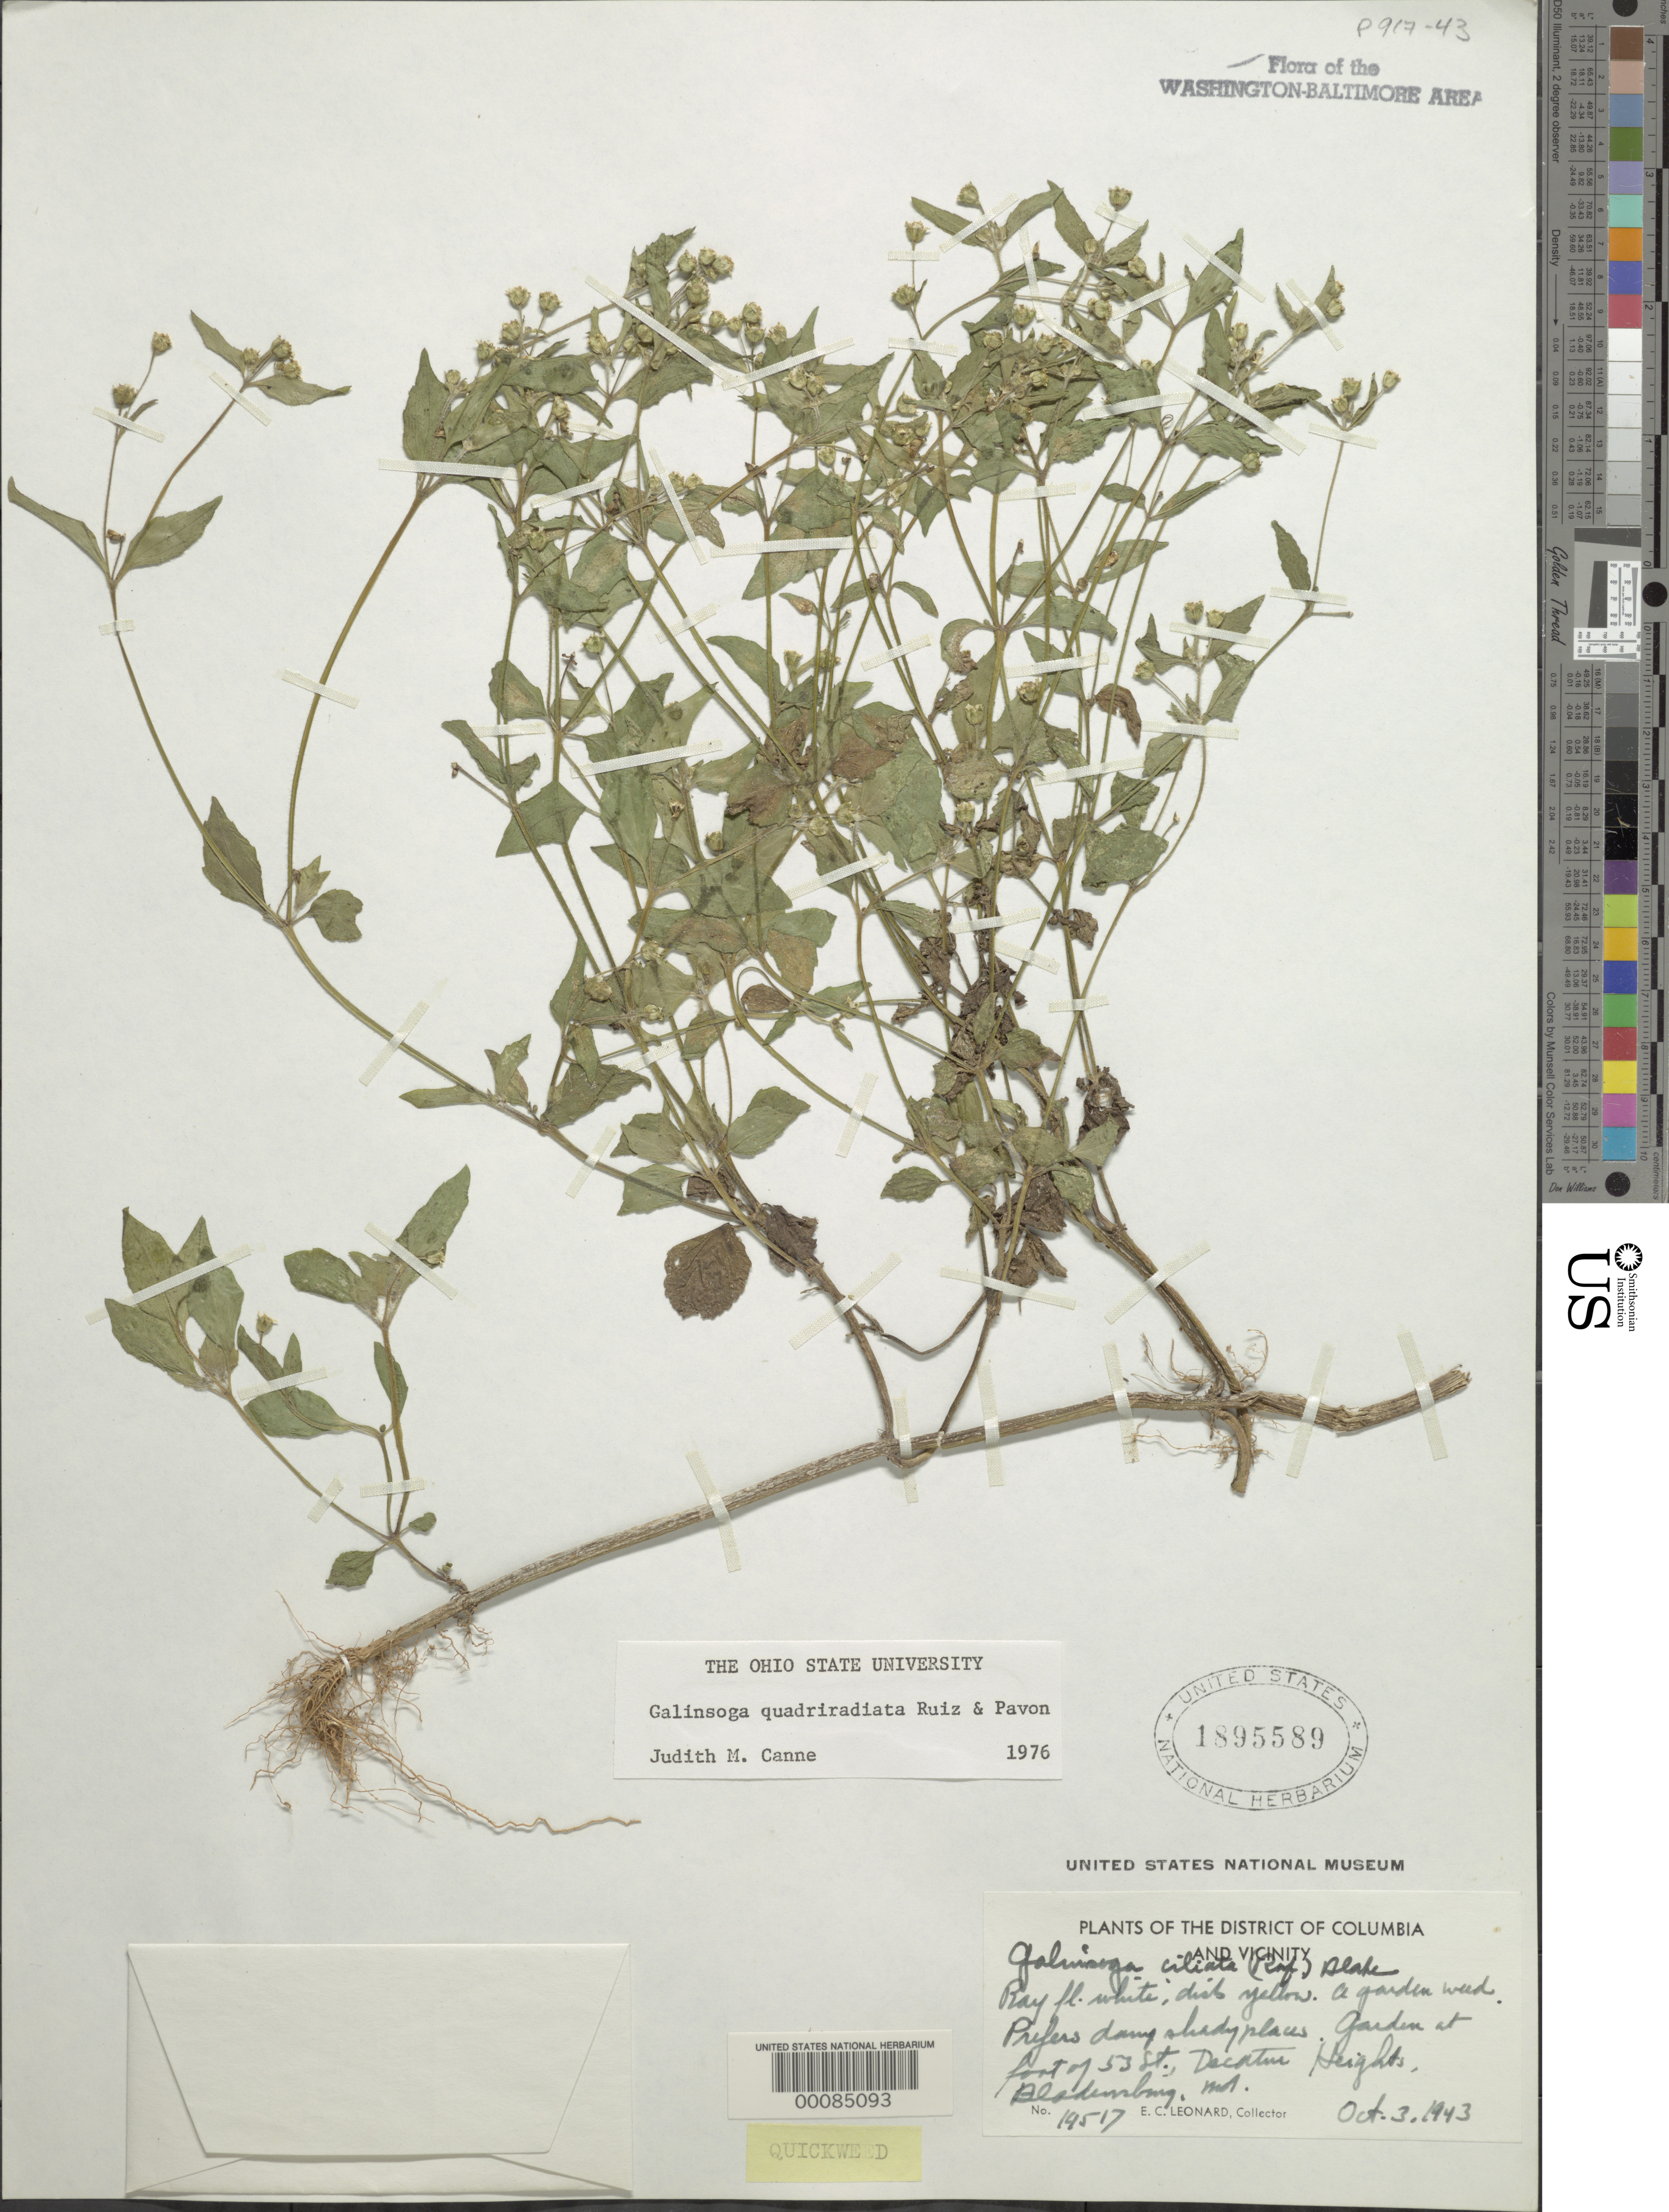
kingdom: Plantae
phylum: Tracheophyta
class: Magnoliopsida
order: Asterales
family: Asteraceae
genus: Galinsoga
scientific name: Galinsoga quadriradiata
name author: Ruiz & Pav.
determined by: Canne-Hilliker, J. M.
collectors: E. C. Leonard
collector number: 19517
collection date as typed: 03 Oct 1943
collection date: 1943-10-03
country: United States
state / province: Maryland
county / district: Prince George's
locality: Decatur Heights, Bladensburg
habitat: Garden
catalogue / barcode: US 1895589